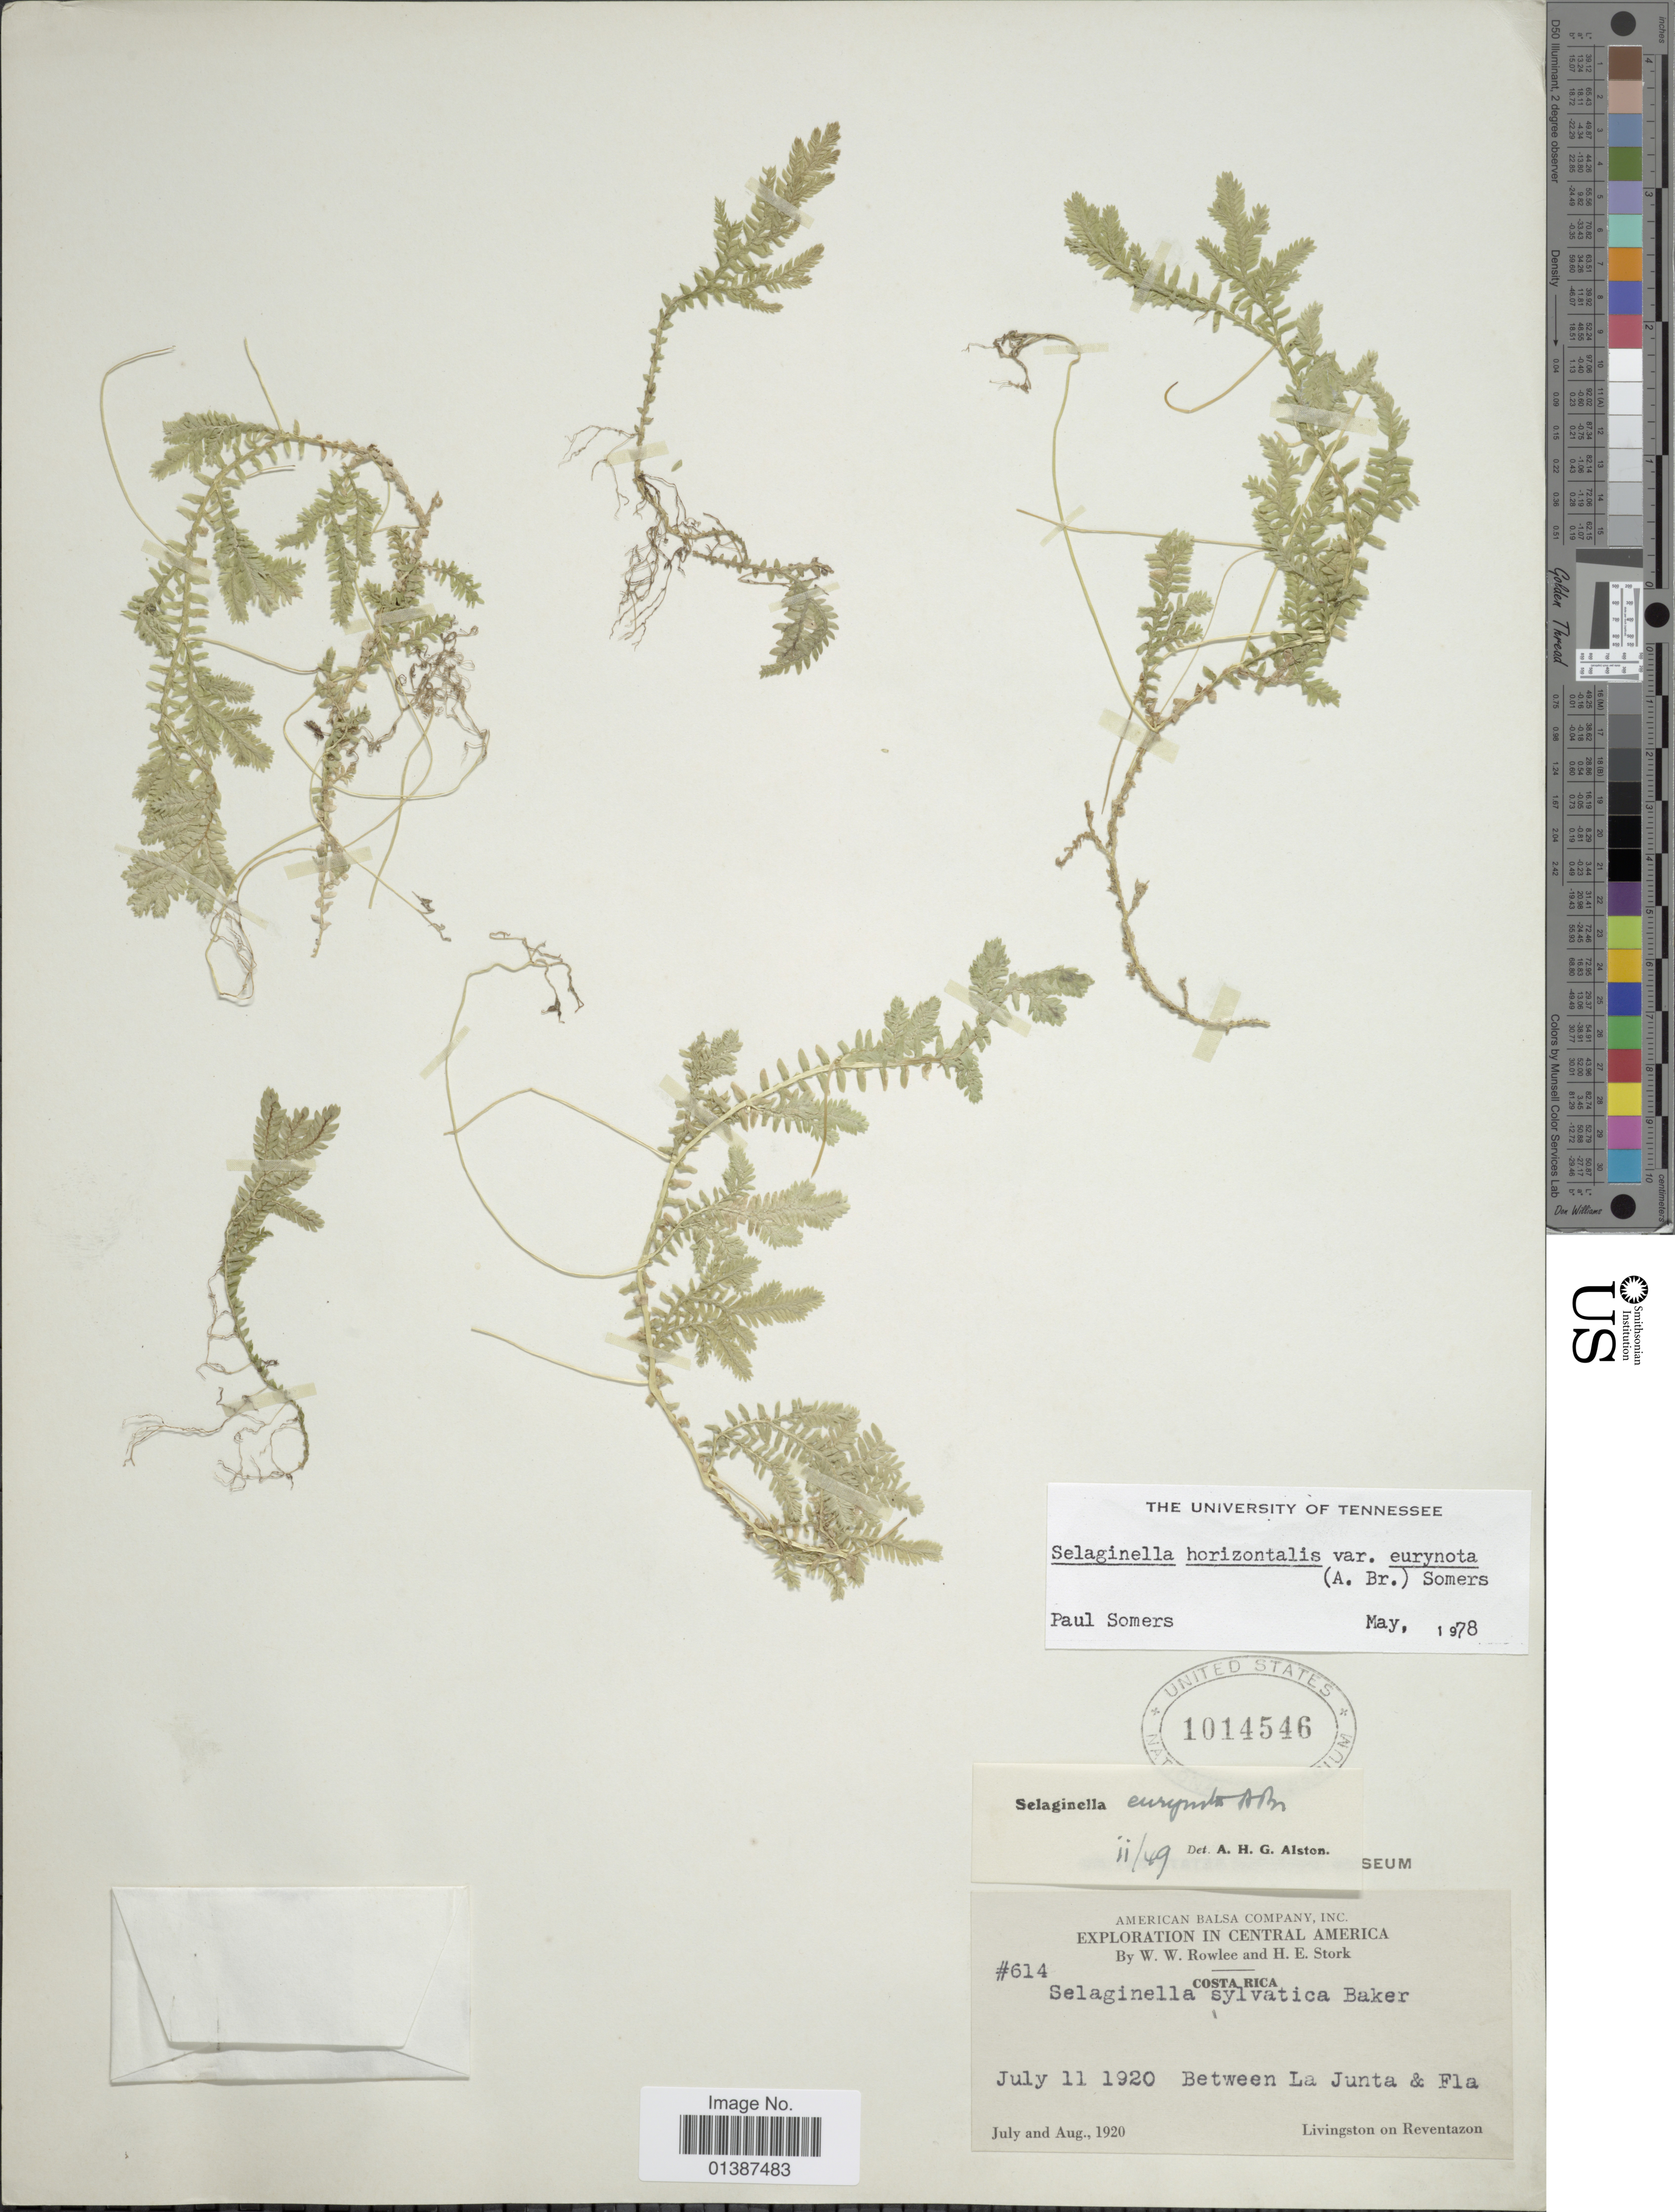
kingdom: Plantae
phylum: Tracheophyta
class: Lycopodiopsida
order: Selaginellales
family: Selaginellaceae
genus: Selaginella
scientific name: Selaginella eurynota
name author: A. Braun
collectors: W. W. Rowlee & H. E. Stork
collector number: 614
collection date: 1920-07-11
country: Costa Rica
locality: Between La JUnta & Fla, Livingston on Reventazon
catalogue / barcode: US 1014546